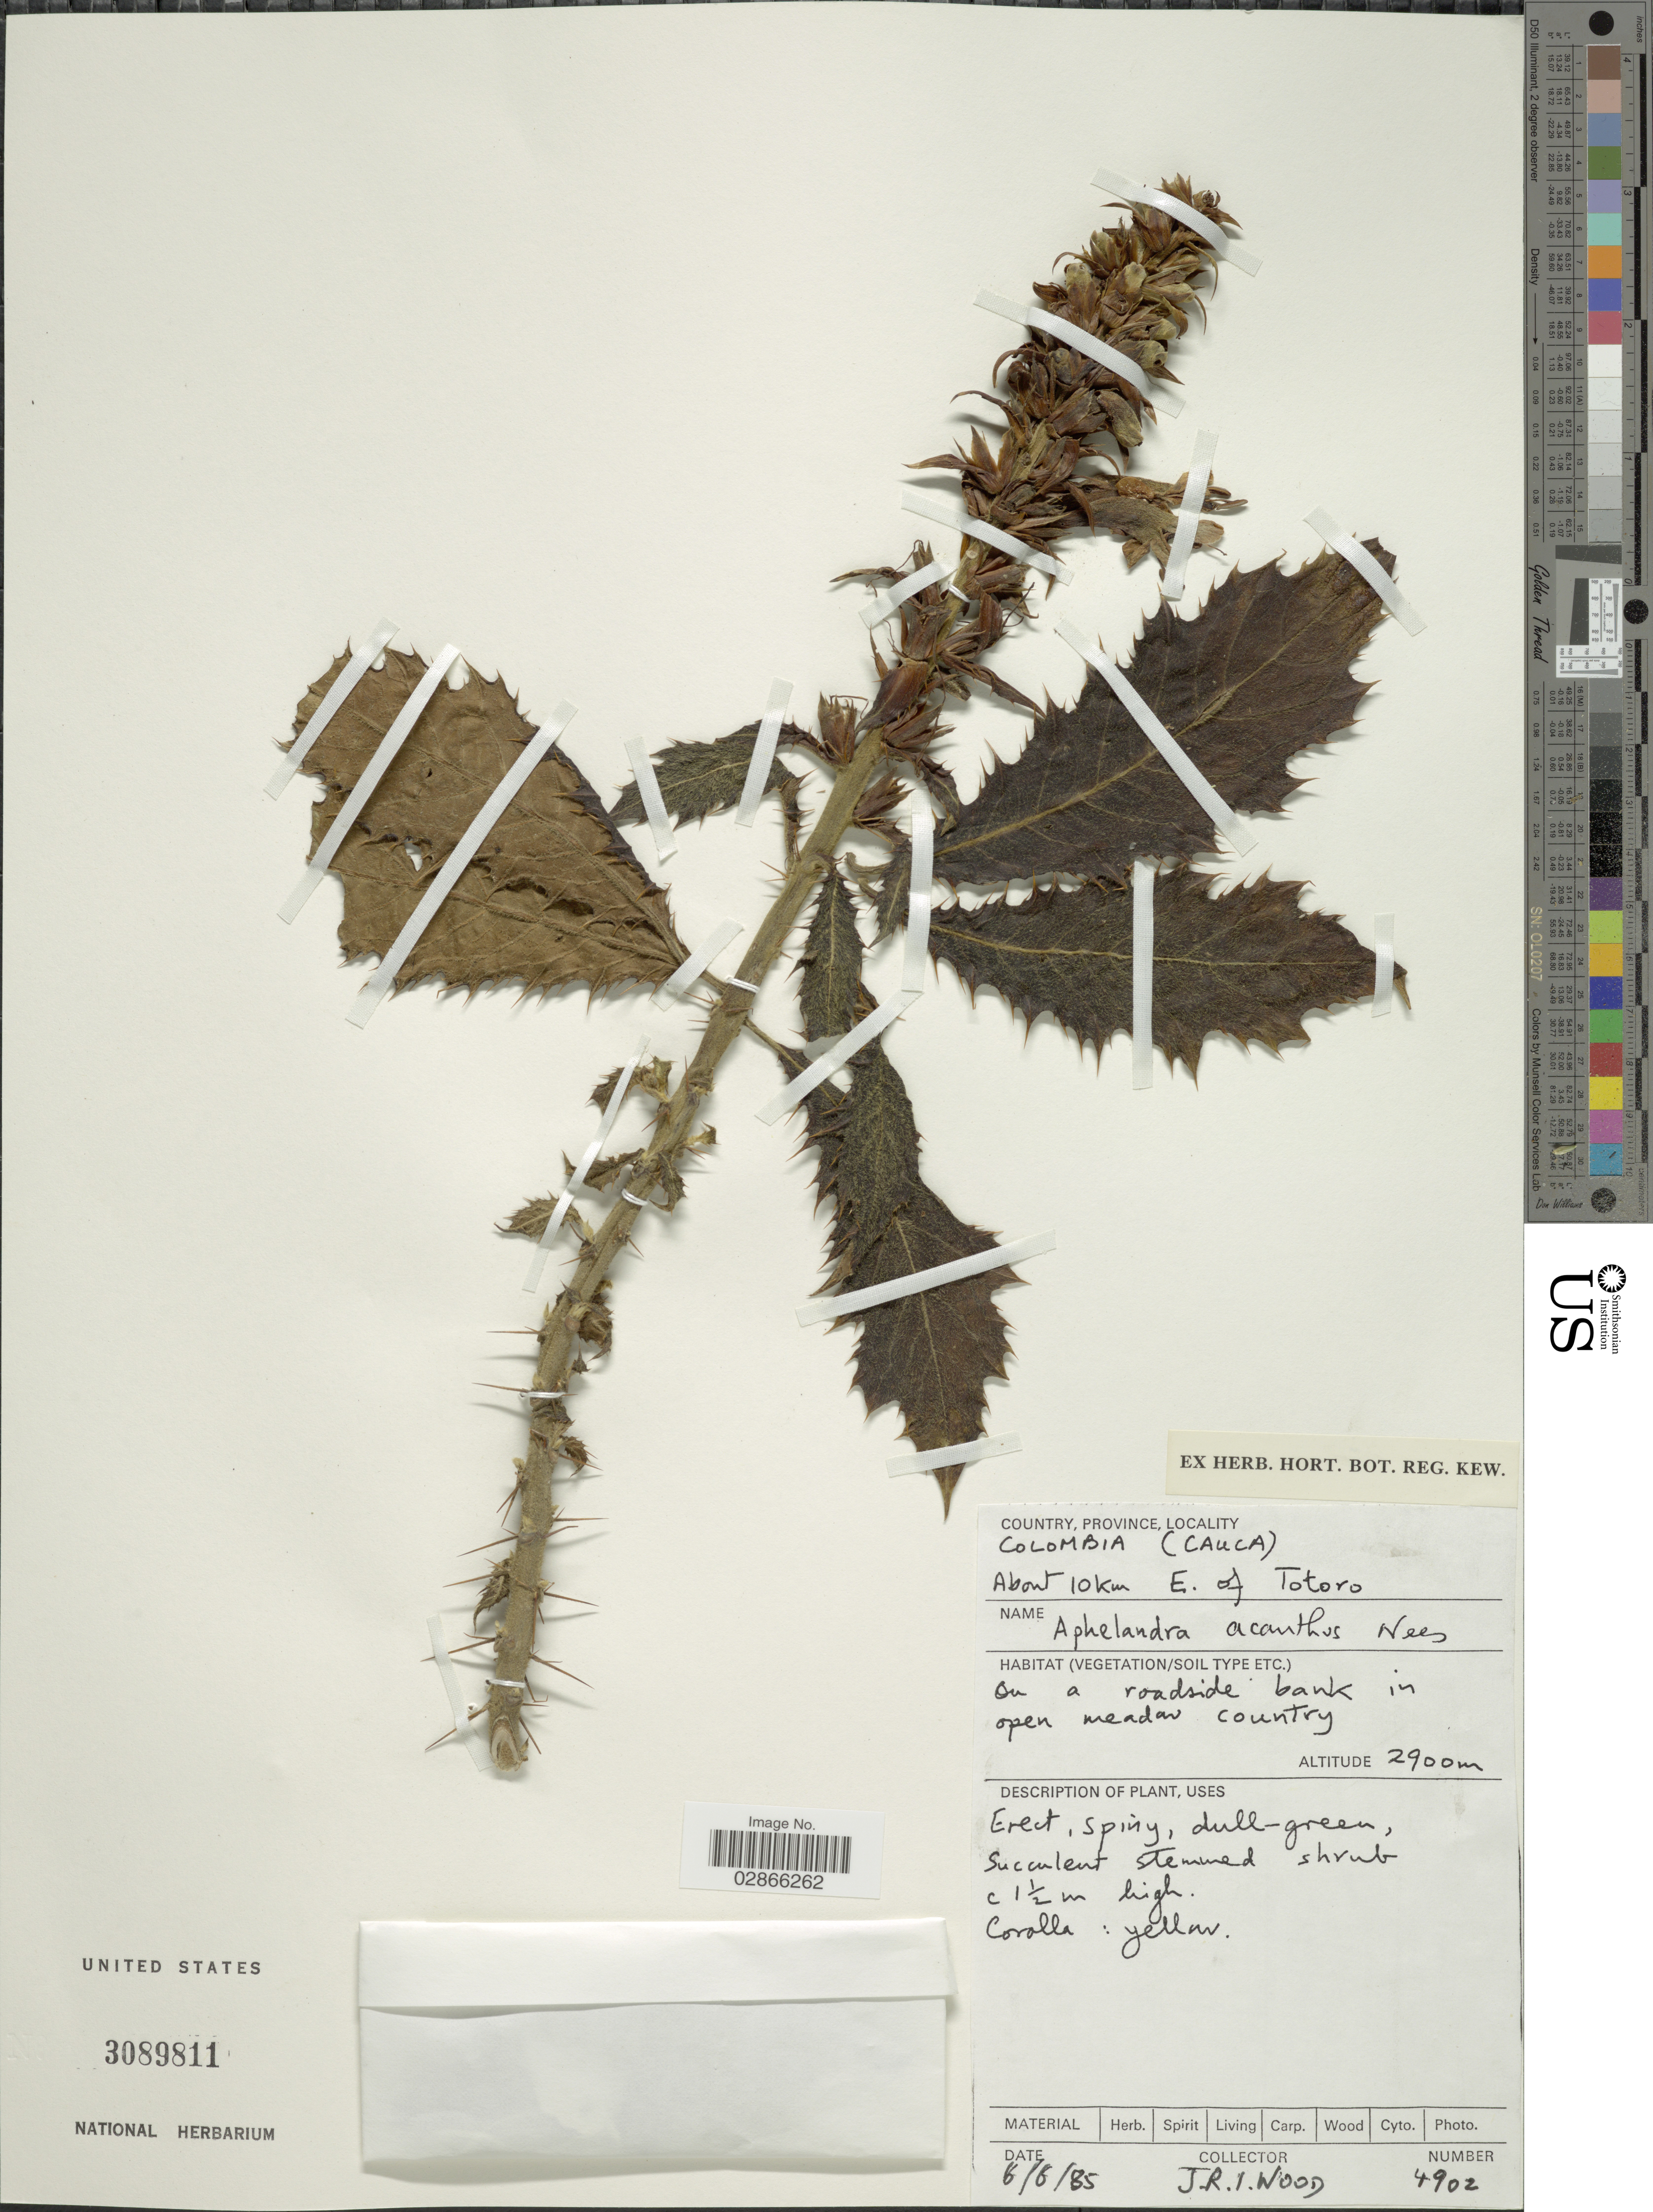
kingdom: Plantae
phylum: Tracheophyta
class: Magnoliopsida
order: Lamiales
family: Acanthaceae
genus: Aphelandra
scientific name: Aphelandra acanthus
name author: Nees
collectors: J. R. I. Wood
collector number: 4902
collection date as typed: Transcribed d/m/y: 6/6/85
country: Colombia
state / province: Cauca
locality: About 10 km E. of Totoro.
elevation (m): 2900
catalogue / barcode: US 3089811